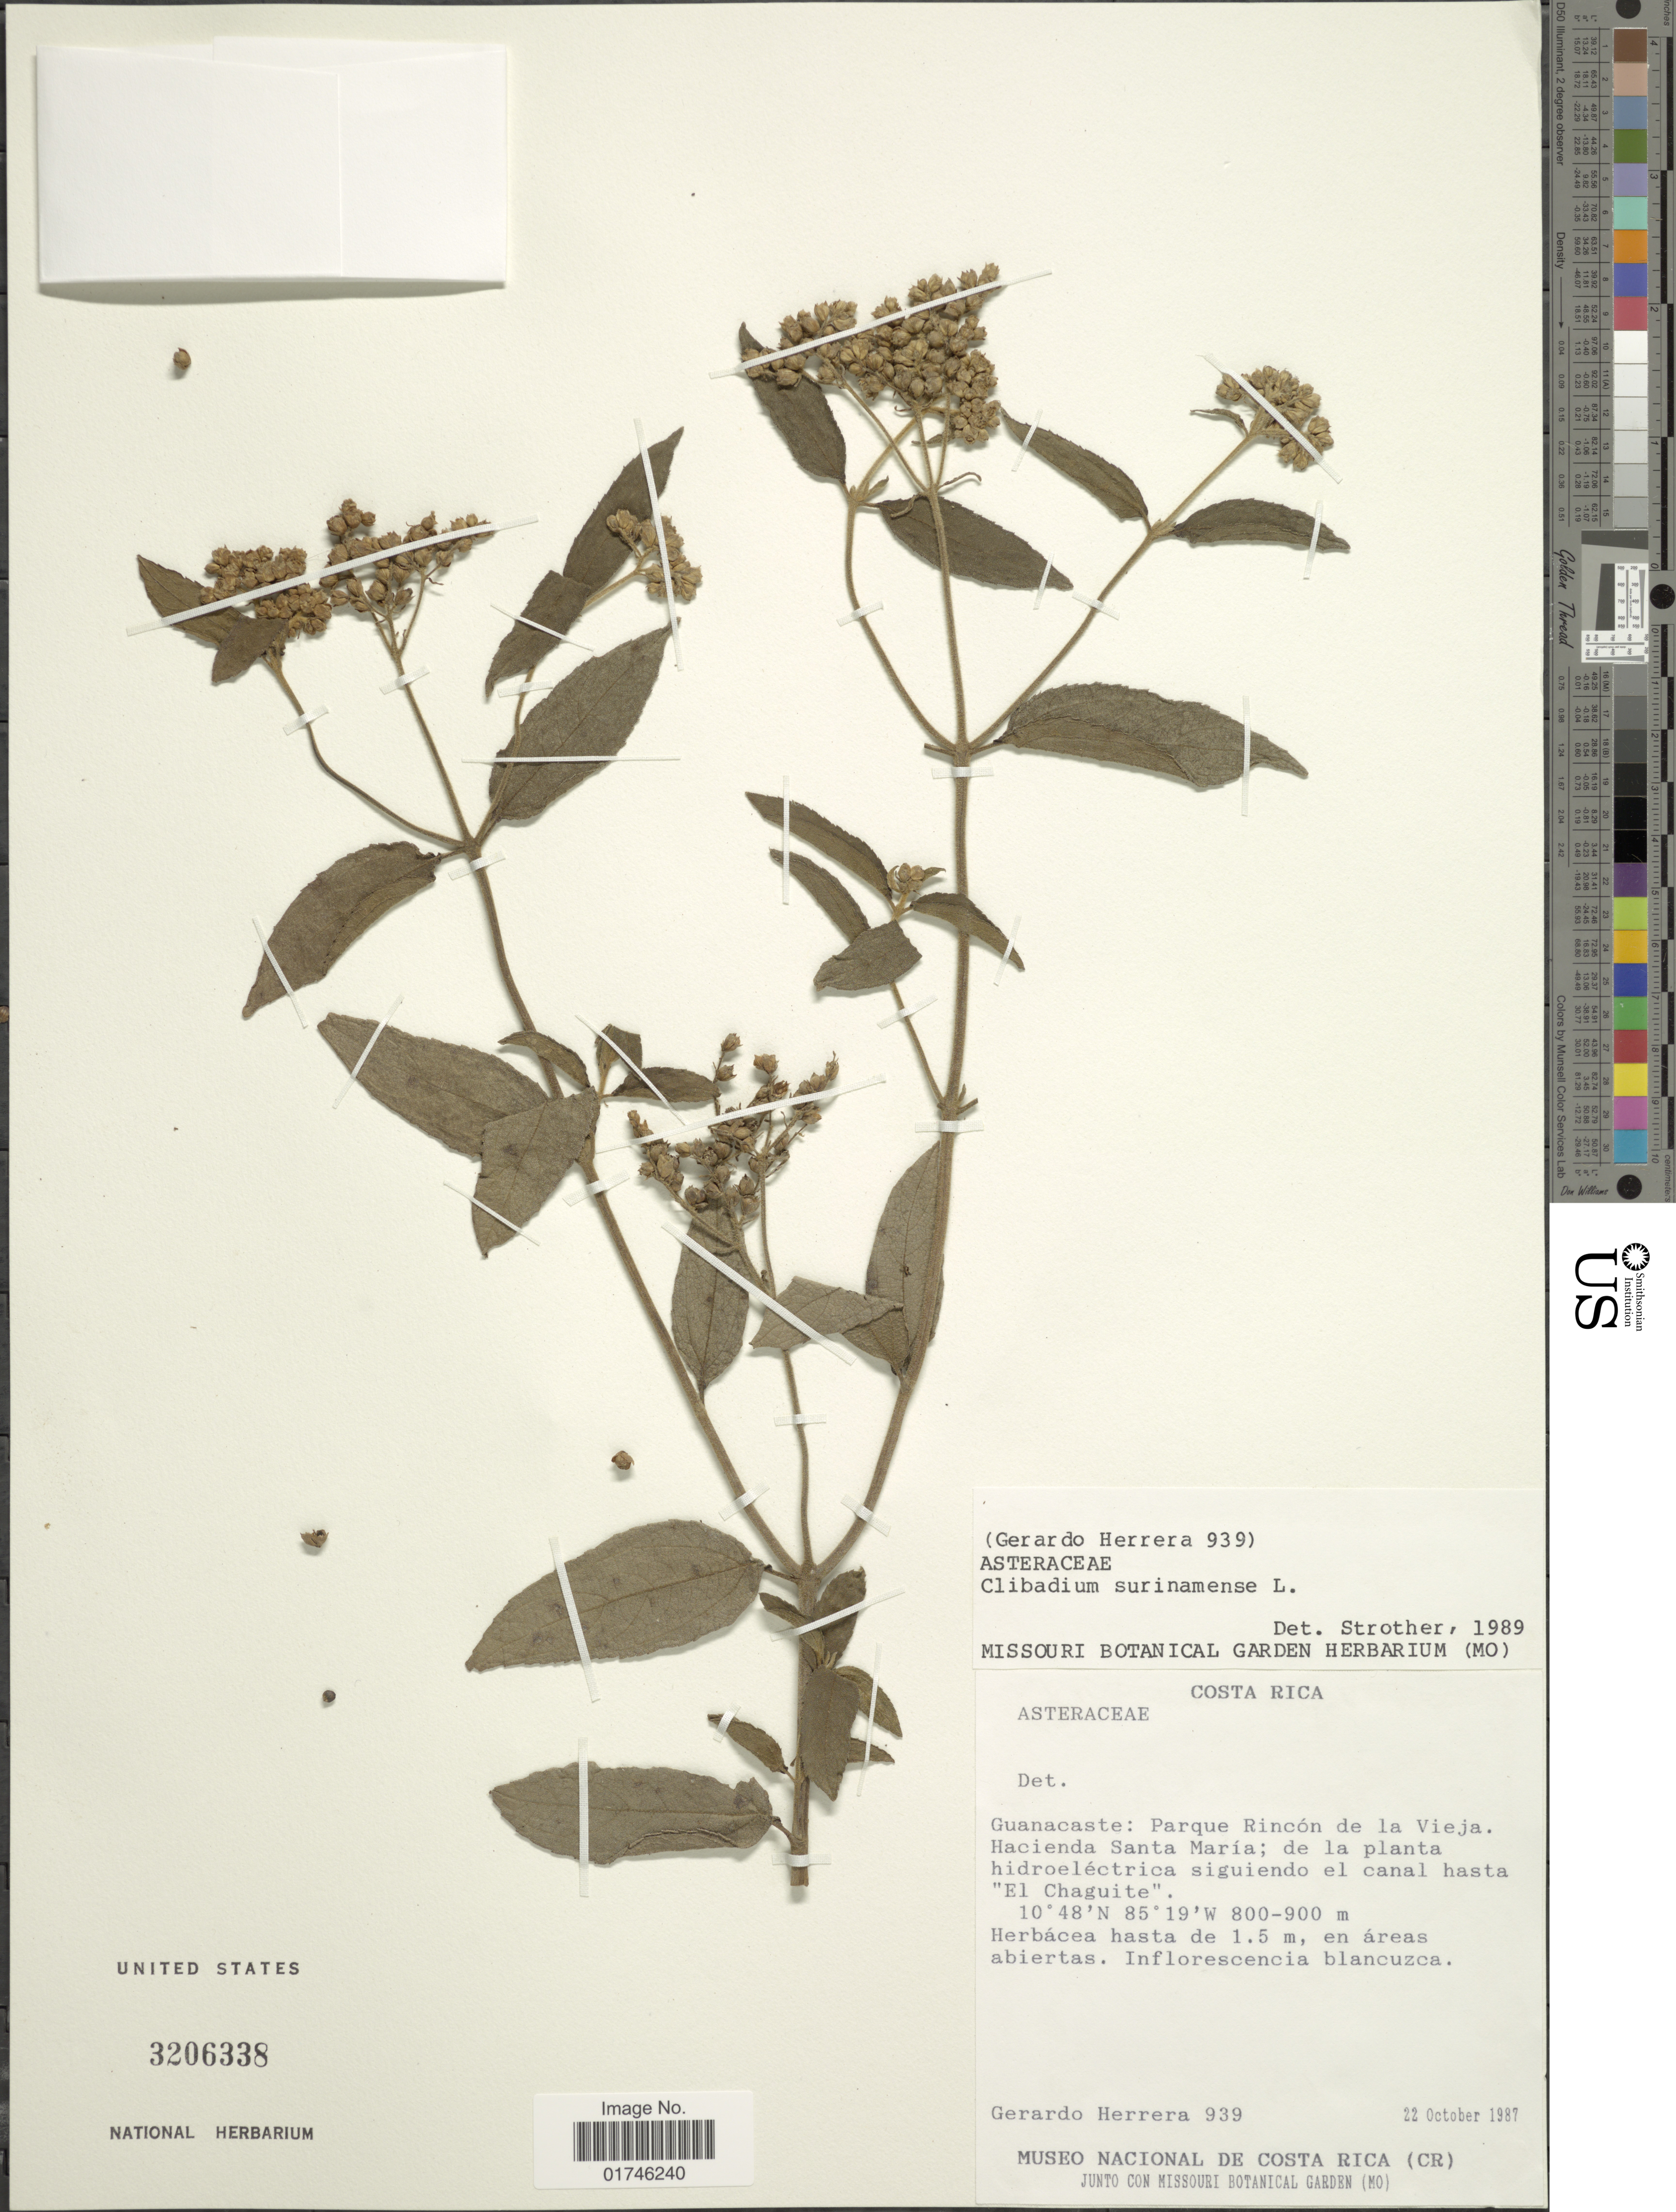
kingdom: Plantae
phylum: Tracheophyta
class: Magnoliopsida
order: Asterales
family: Asteraceae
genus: Clibadium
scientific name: Clibadium surinamense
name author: L.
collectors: G. Herrera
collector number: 939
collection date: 1987-10-22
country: Costa Rica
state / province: Guanacaste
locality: Guanacaste: Parque Rincon de la Vieja Hacienda Santa Maria; de la planta hidroelectrica siguendo el canal hasta "El Chaquite".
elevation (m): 800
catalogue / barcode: US 3206338